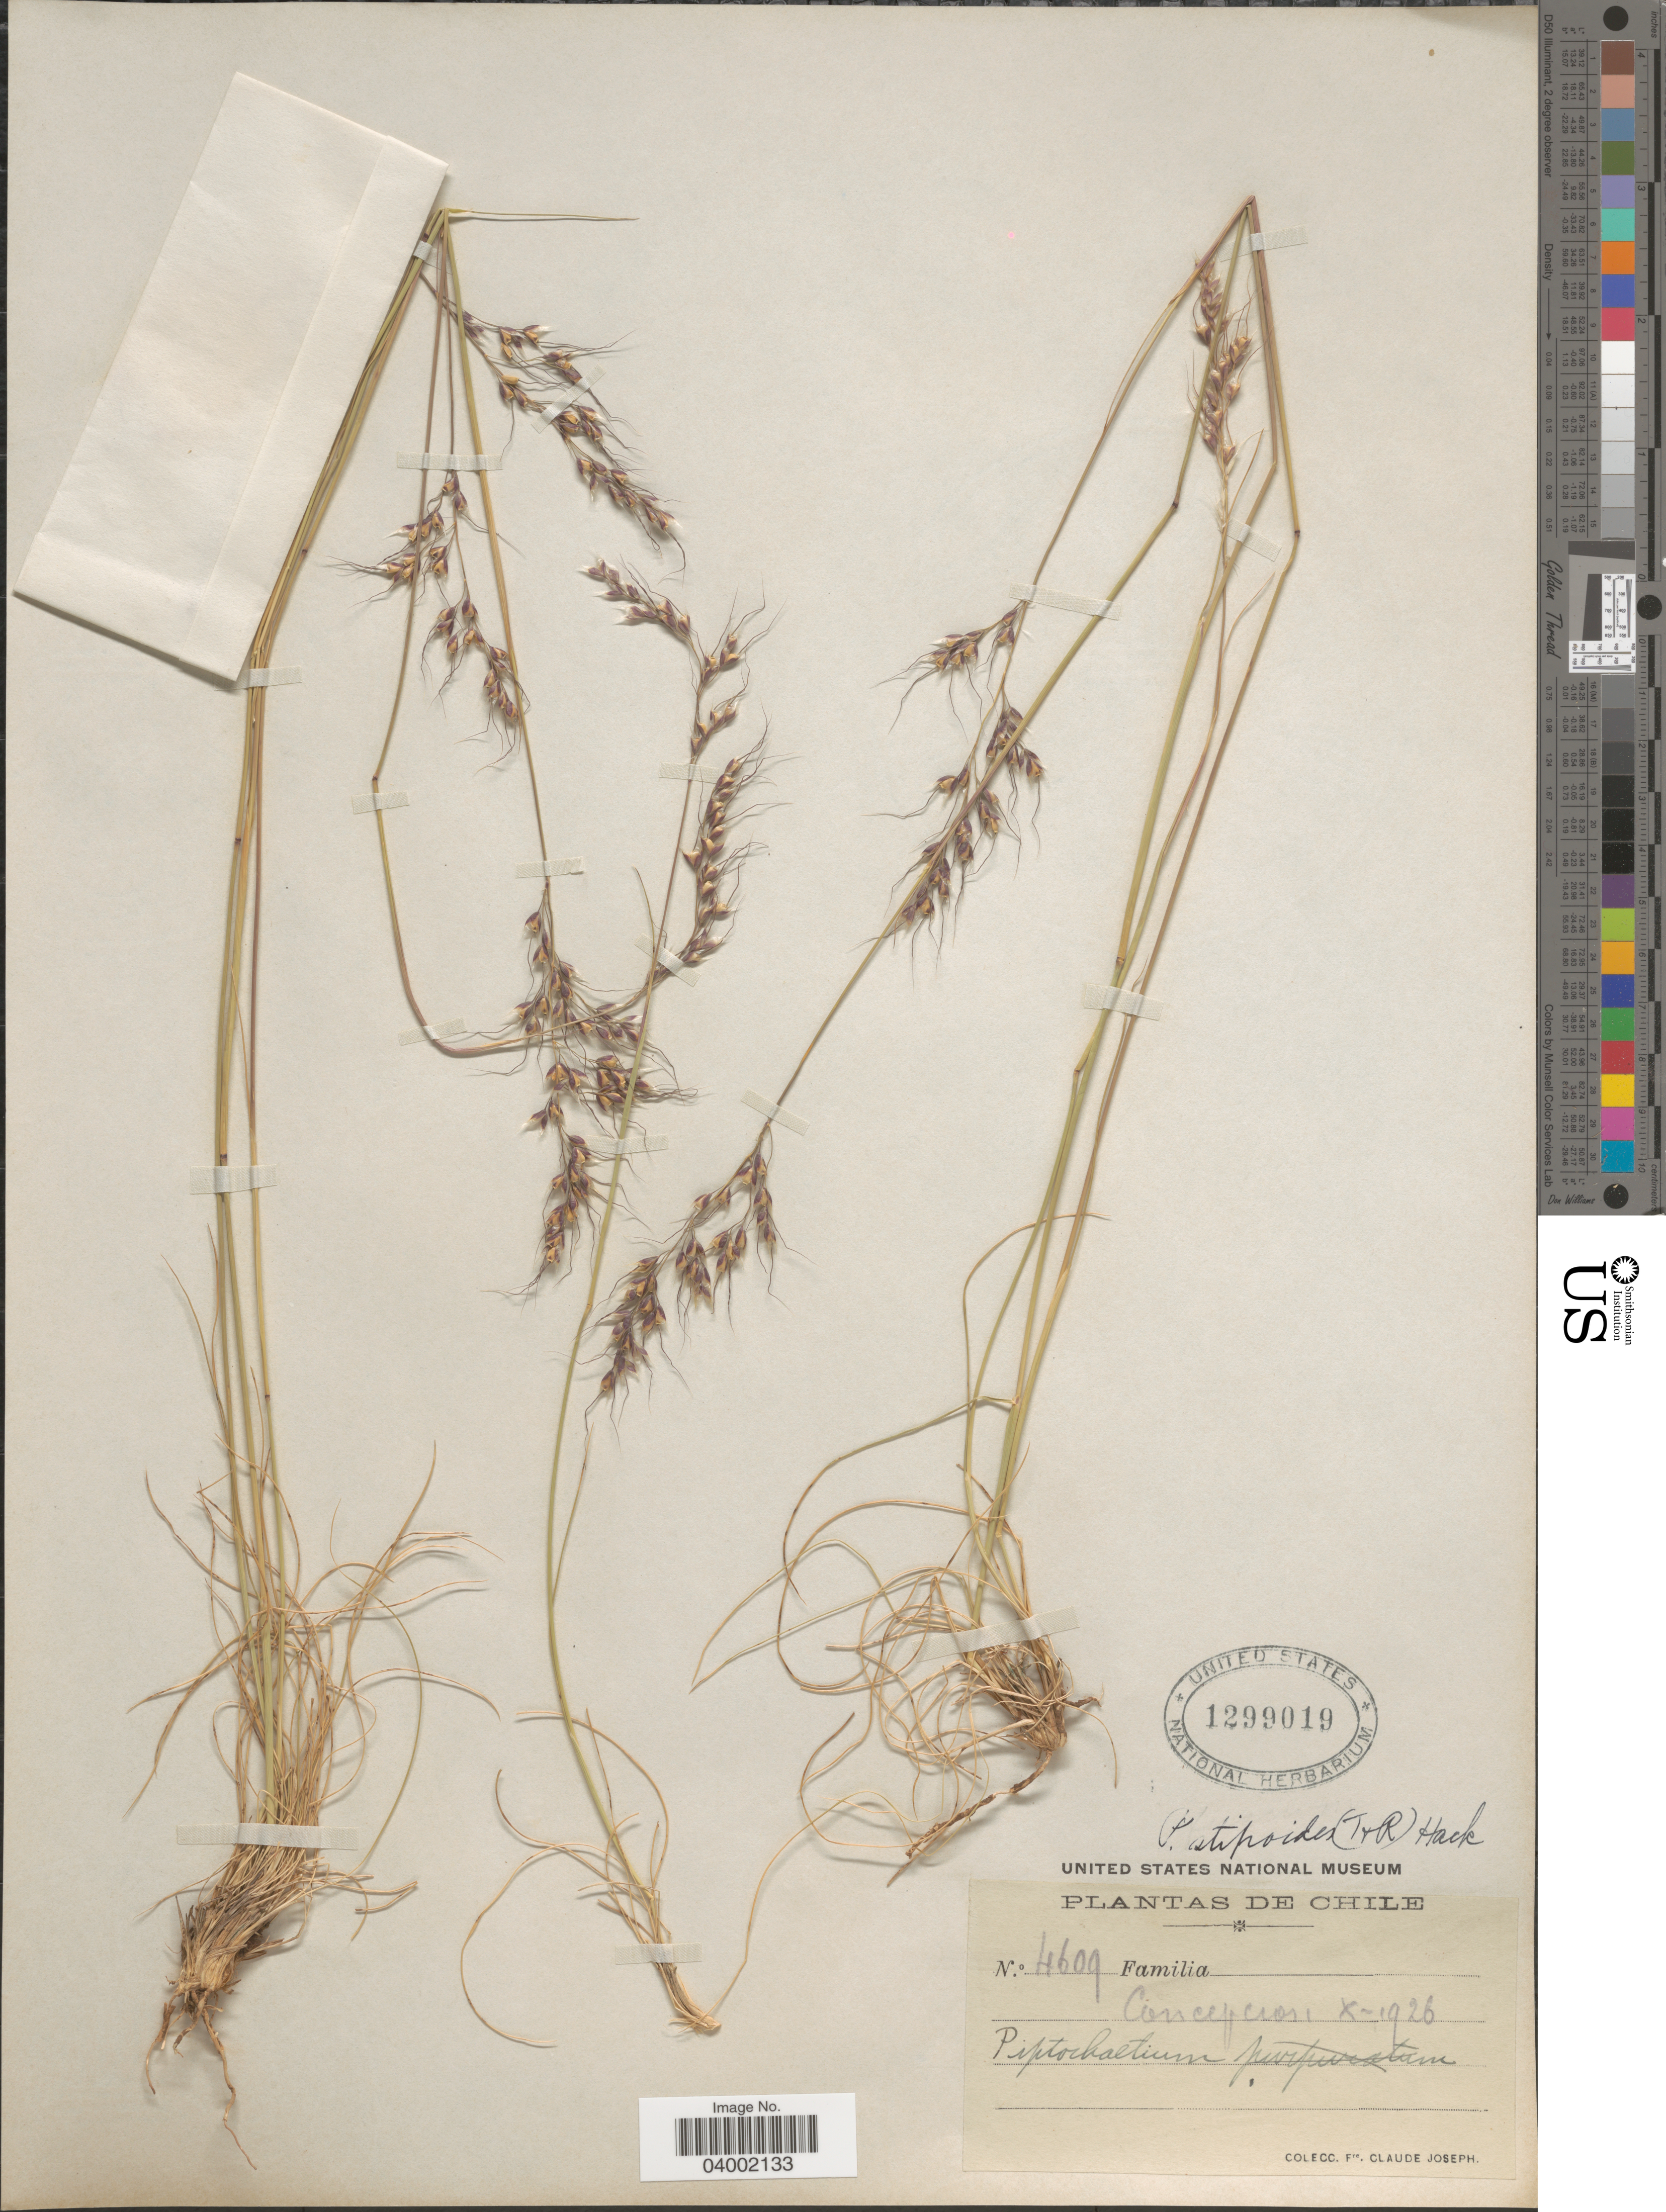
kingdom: Plantae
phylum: Tracheophyta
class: Liliopsida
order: Poales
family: Poaceae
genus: Piptochaetium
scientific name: Piptochaetium stipoides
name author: (Trin. & Rupr.) Hack. & Arechav.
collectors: Bro. Claude-Joseph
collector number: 4609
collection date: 1926-10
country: Chile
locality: Concepcion.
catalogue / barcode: US 1299019